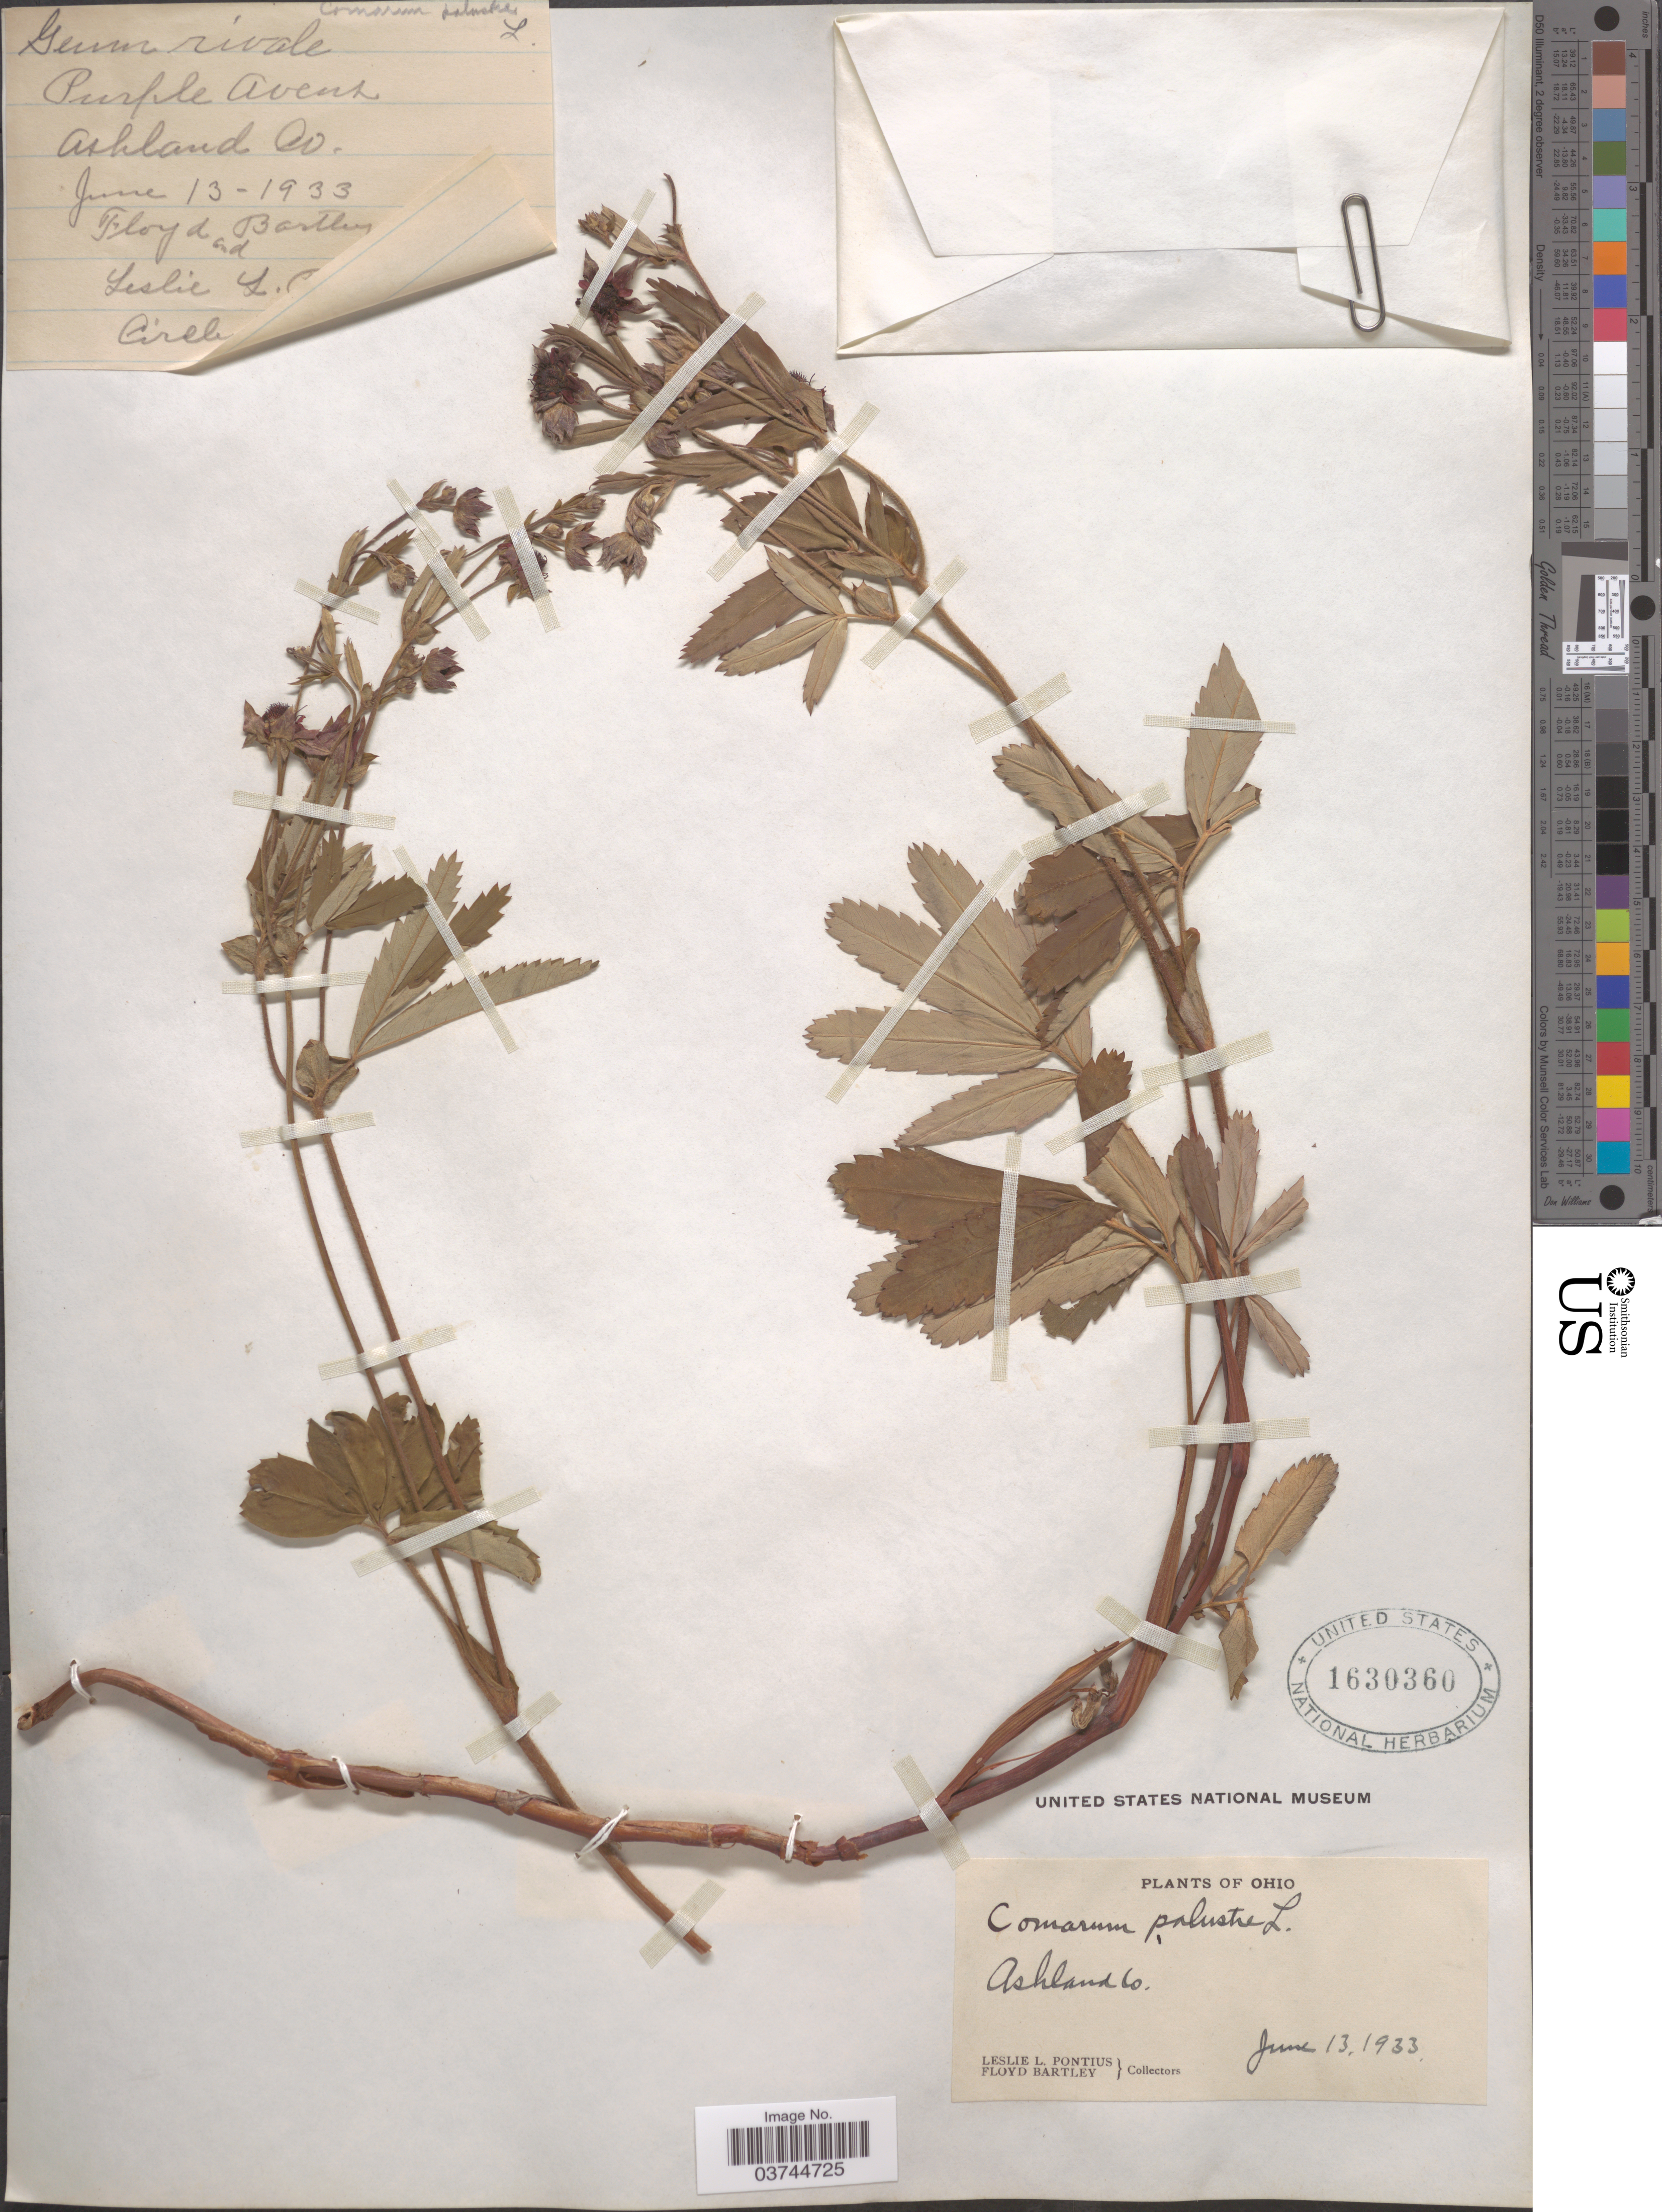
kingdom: Plantae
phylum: Tracheophyta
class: Magnoliopsida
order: Rosales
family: Rosaceae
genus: Comarum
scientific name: Comarum palustre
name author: L.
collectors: L. Pontius & F. Bartley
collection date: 1933-06-13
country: United States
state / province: Ohio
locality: Ashland Co.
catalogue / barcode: US 1630360